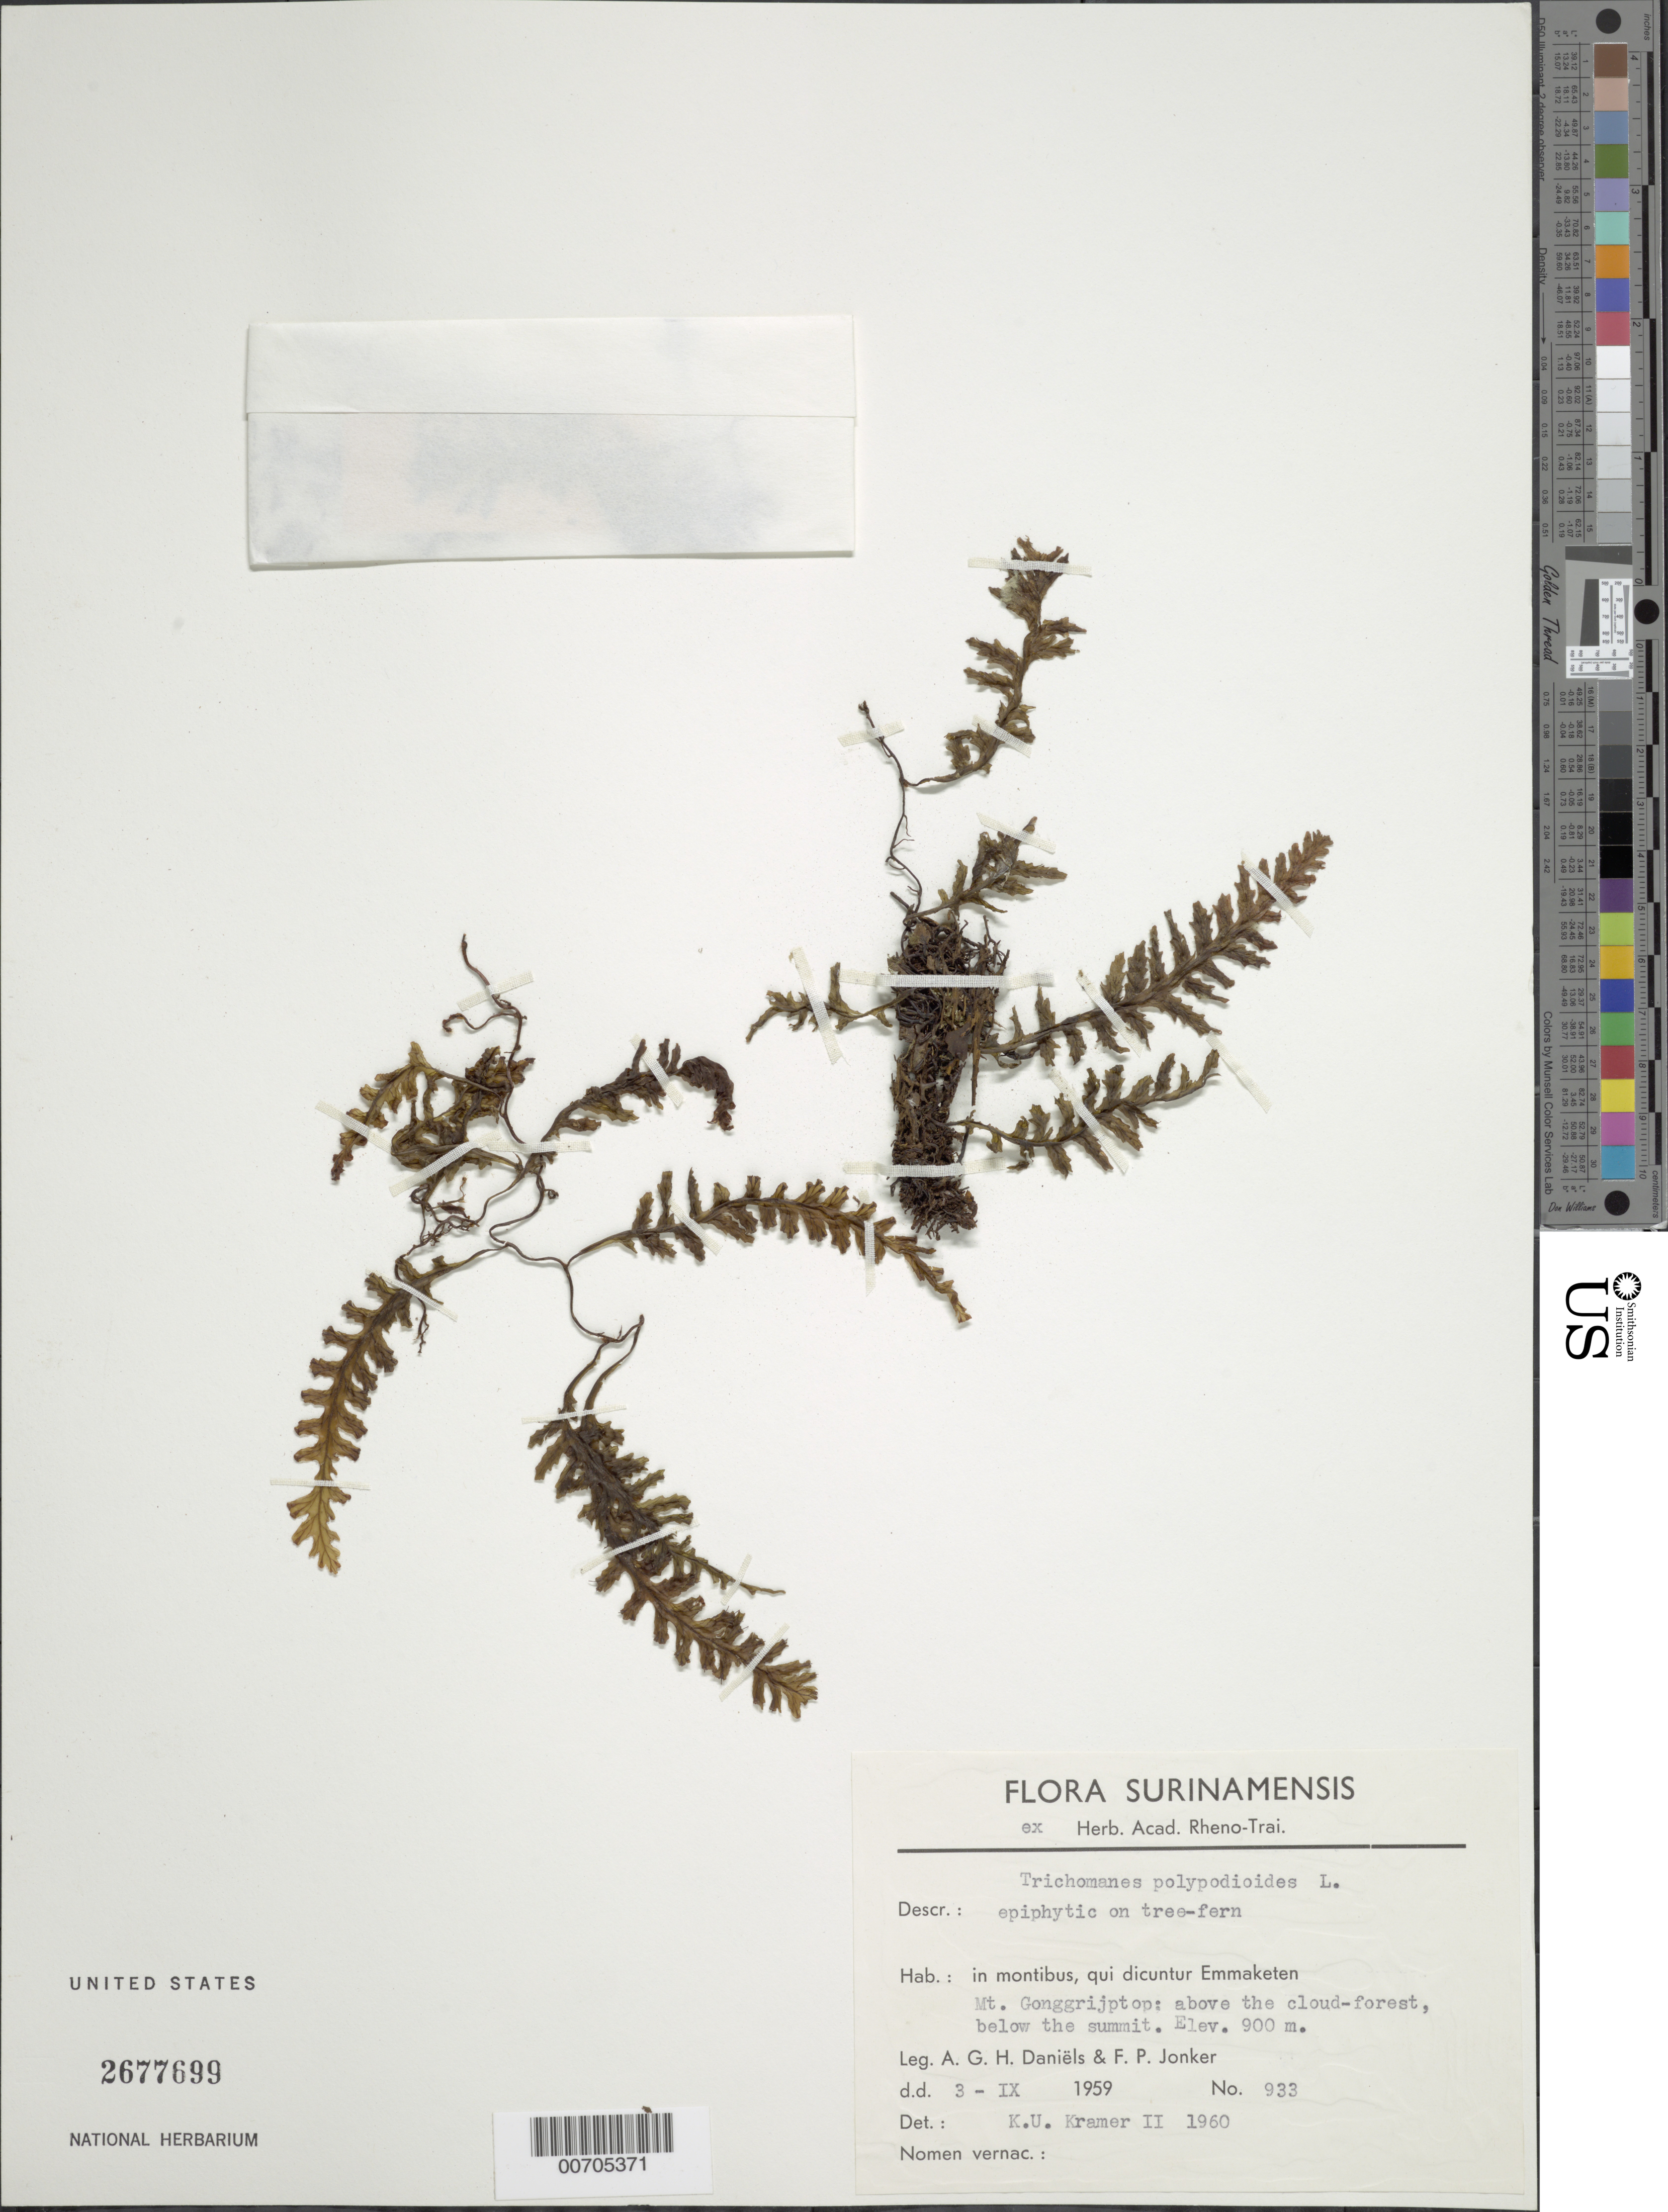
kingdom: Plantae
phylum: Tracheophyta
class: Polypodiopsida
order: Hymenophyllales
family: Hymenophyllaceae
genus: Trichomanes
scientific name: Trichomanes polypodioides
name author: L.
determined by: Kramer, K. U.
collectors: A. Daniëls & F. P. Jonker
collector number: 933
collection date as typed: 3-Sep-59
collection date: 1959-09-03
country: Suriname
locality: Emmaketen, Mt. Gonggrijptop, below summit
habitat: Above cloud forest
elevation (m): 900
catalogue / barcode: US 2677699